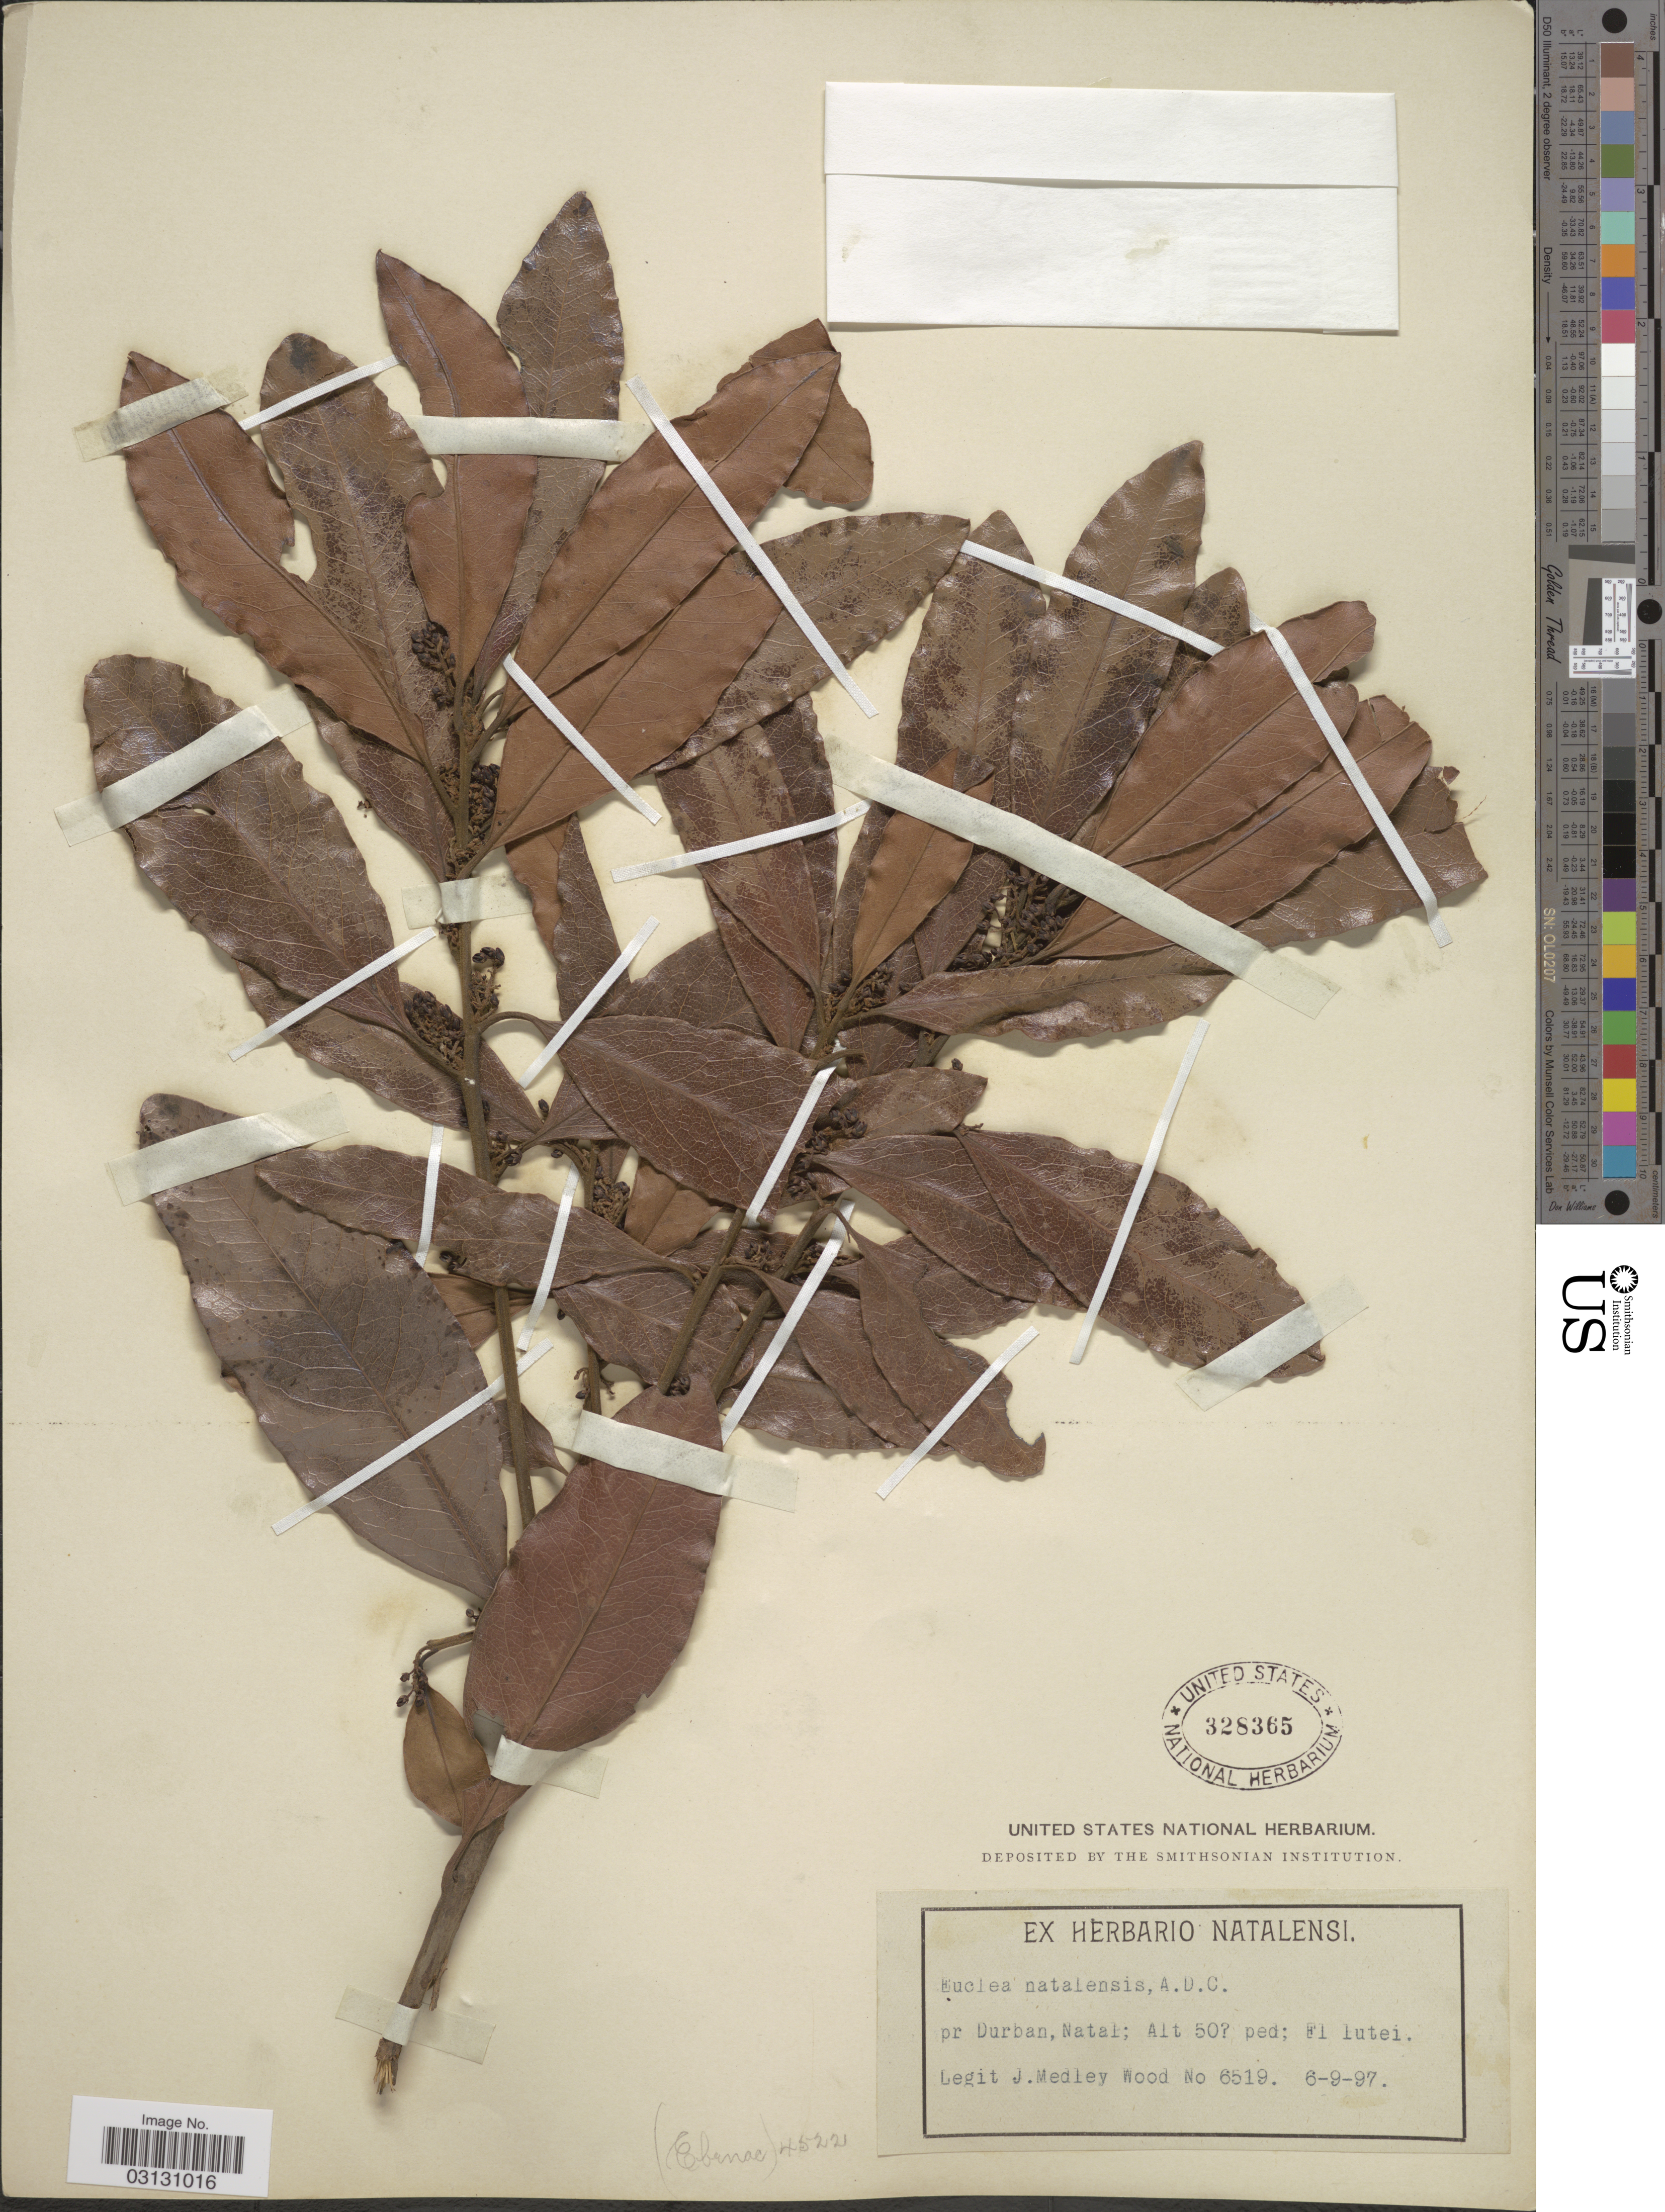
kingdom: Plantae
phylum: Tracheophyta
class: Magnoliopsida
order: Ericales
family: Ebenaceae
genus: Euclea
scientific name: Euclea natalensis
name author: A. DC.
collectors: J. Medley Wood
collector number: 6519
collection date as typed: Transcribed d/m/y: 6/9/97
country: South Africa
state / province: KwaZulu-Natal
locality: Pr Durban, Natal.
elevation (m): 15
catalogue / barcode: US 328365